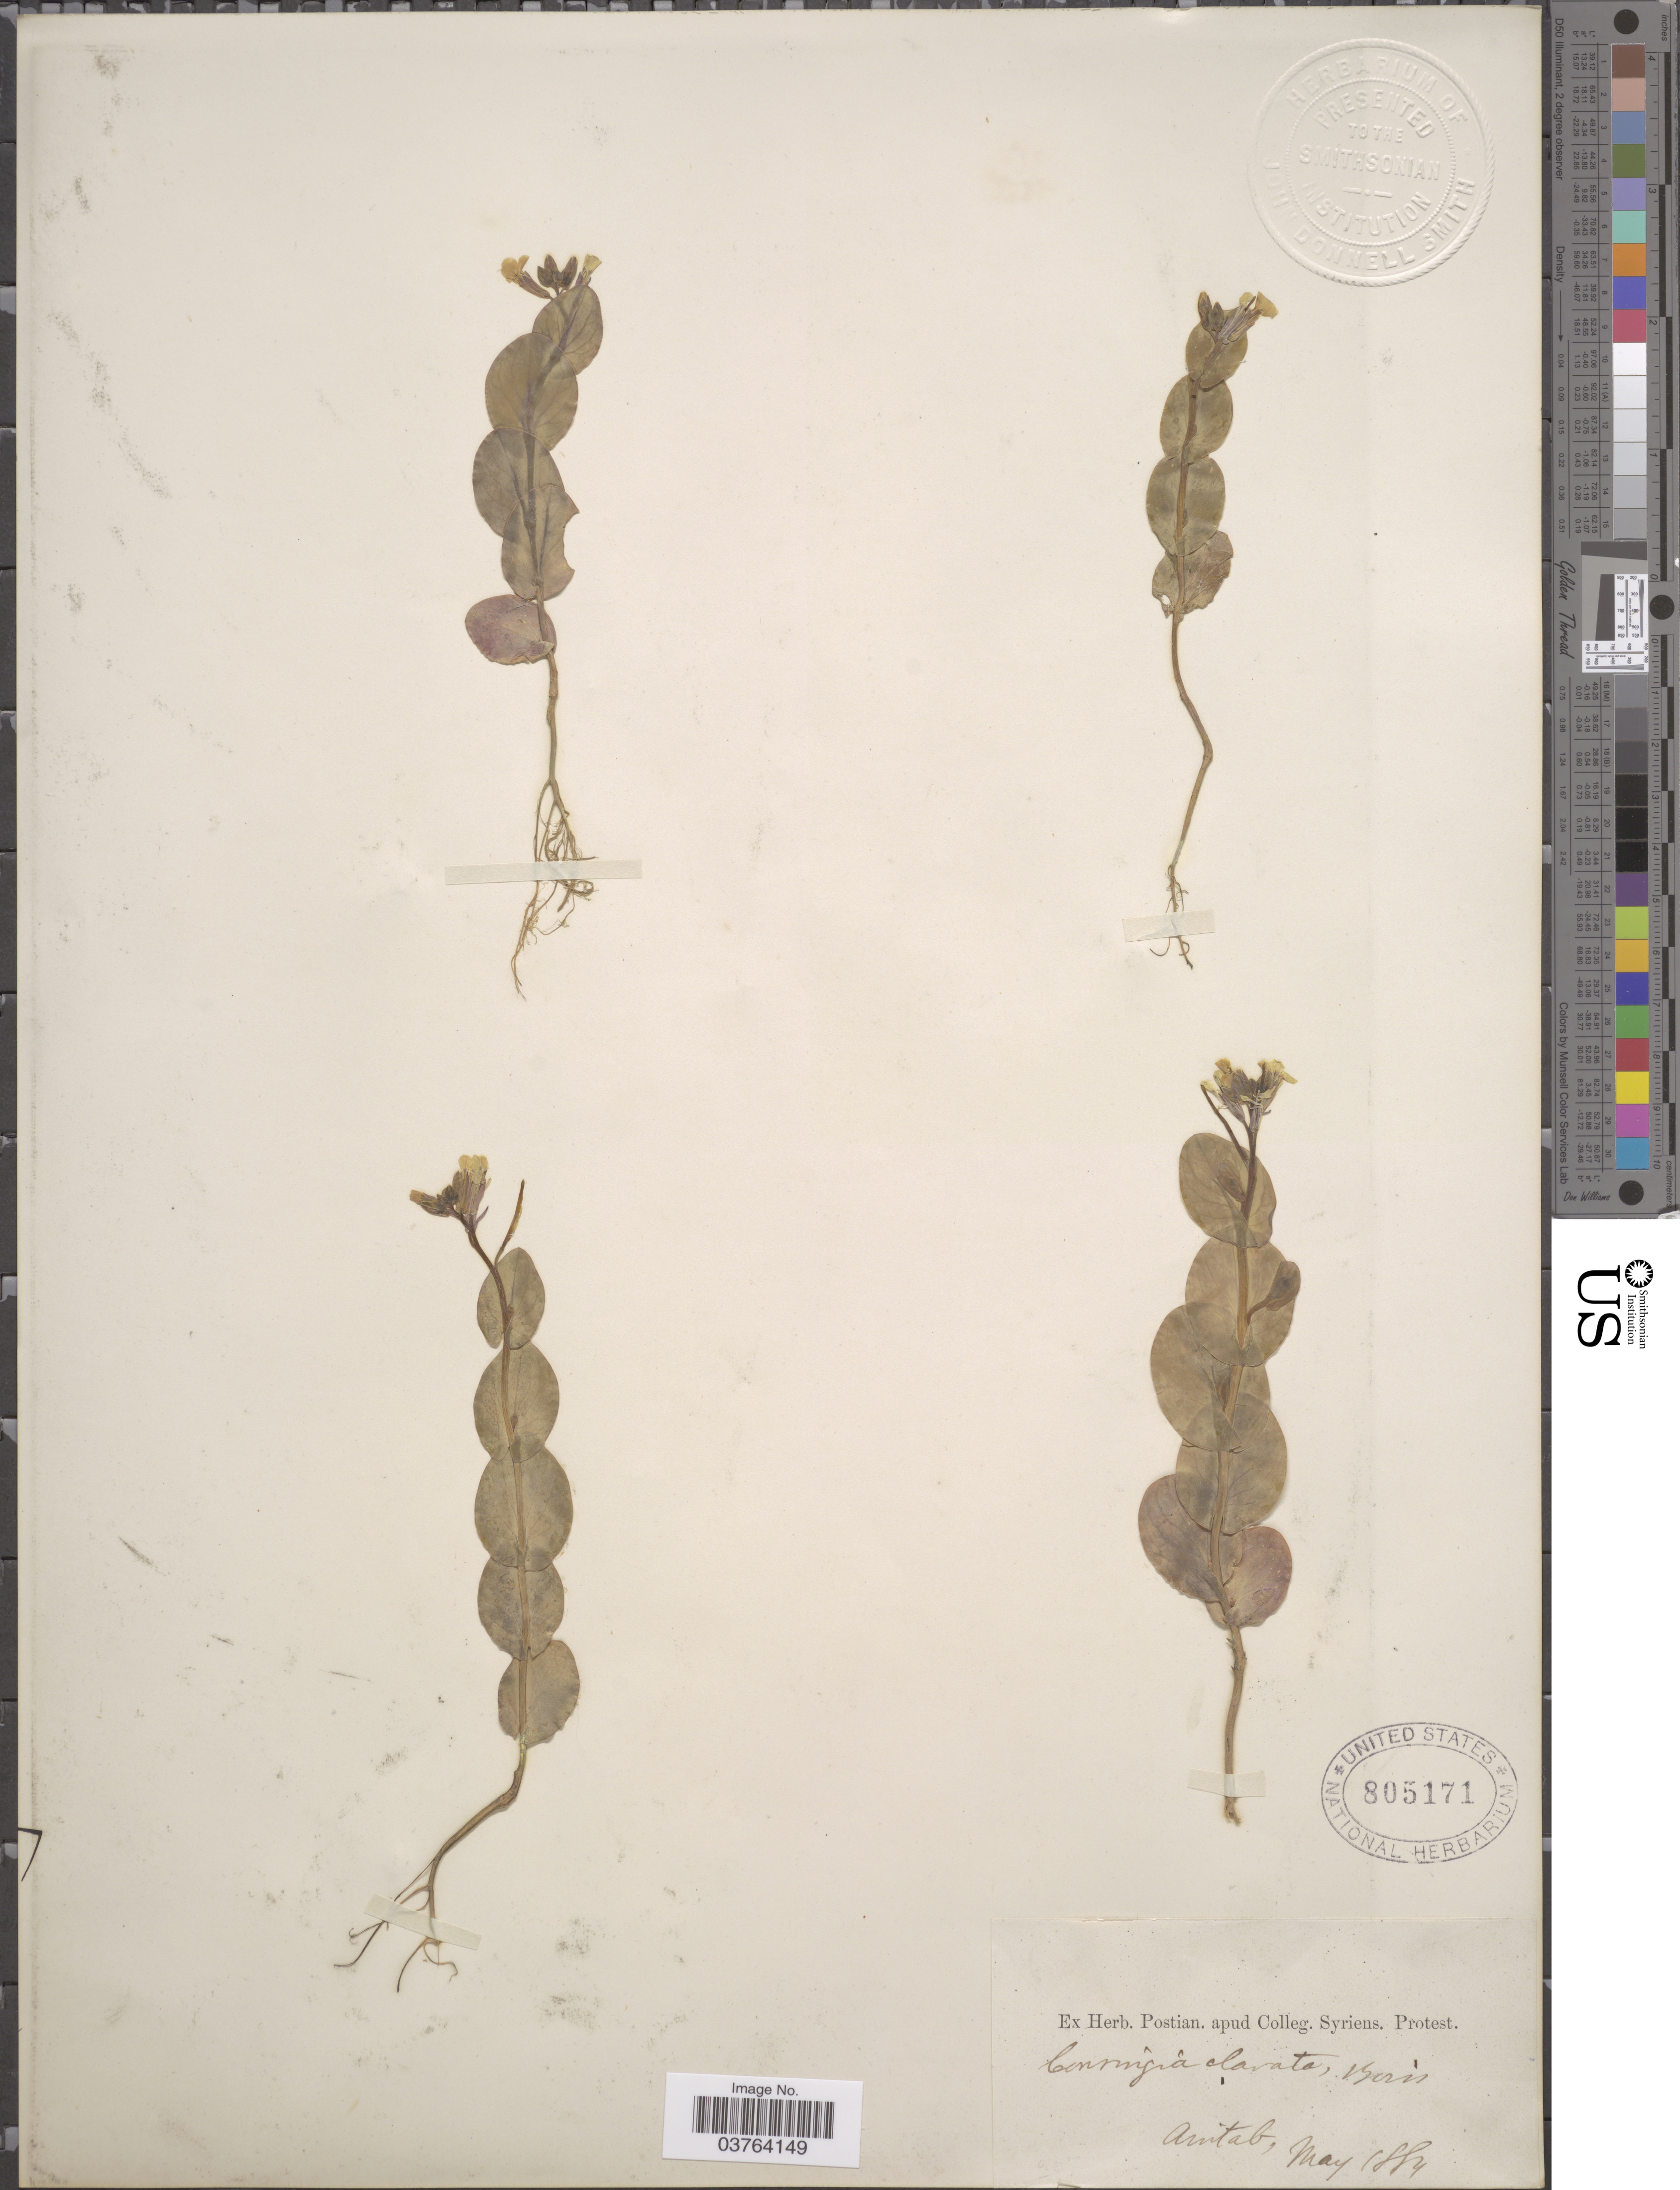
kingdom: Plantae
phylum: Tracheophyta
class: Magnoliopsida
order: Brassicales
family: Brassicaceae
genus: Conringia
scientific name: Conringia perfoliata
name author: Link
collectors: ex herb. Postian. apud Colleg. Syriens. Protest. USE "Fannie P. A. Shepard" (10308853) AS PRIMARY COLLECTOR INSTEAD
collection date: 1884-05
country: Syria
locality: Aintab.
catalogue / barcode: US 805171